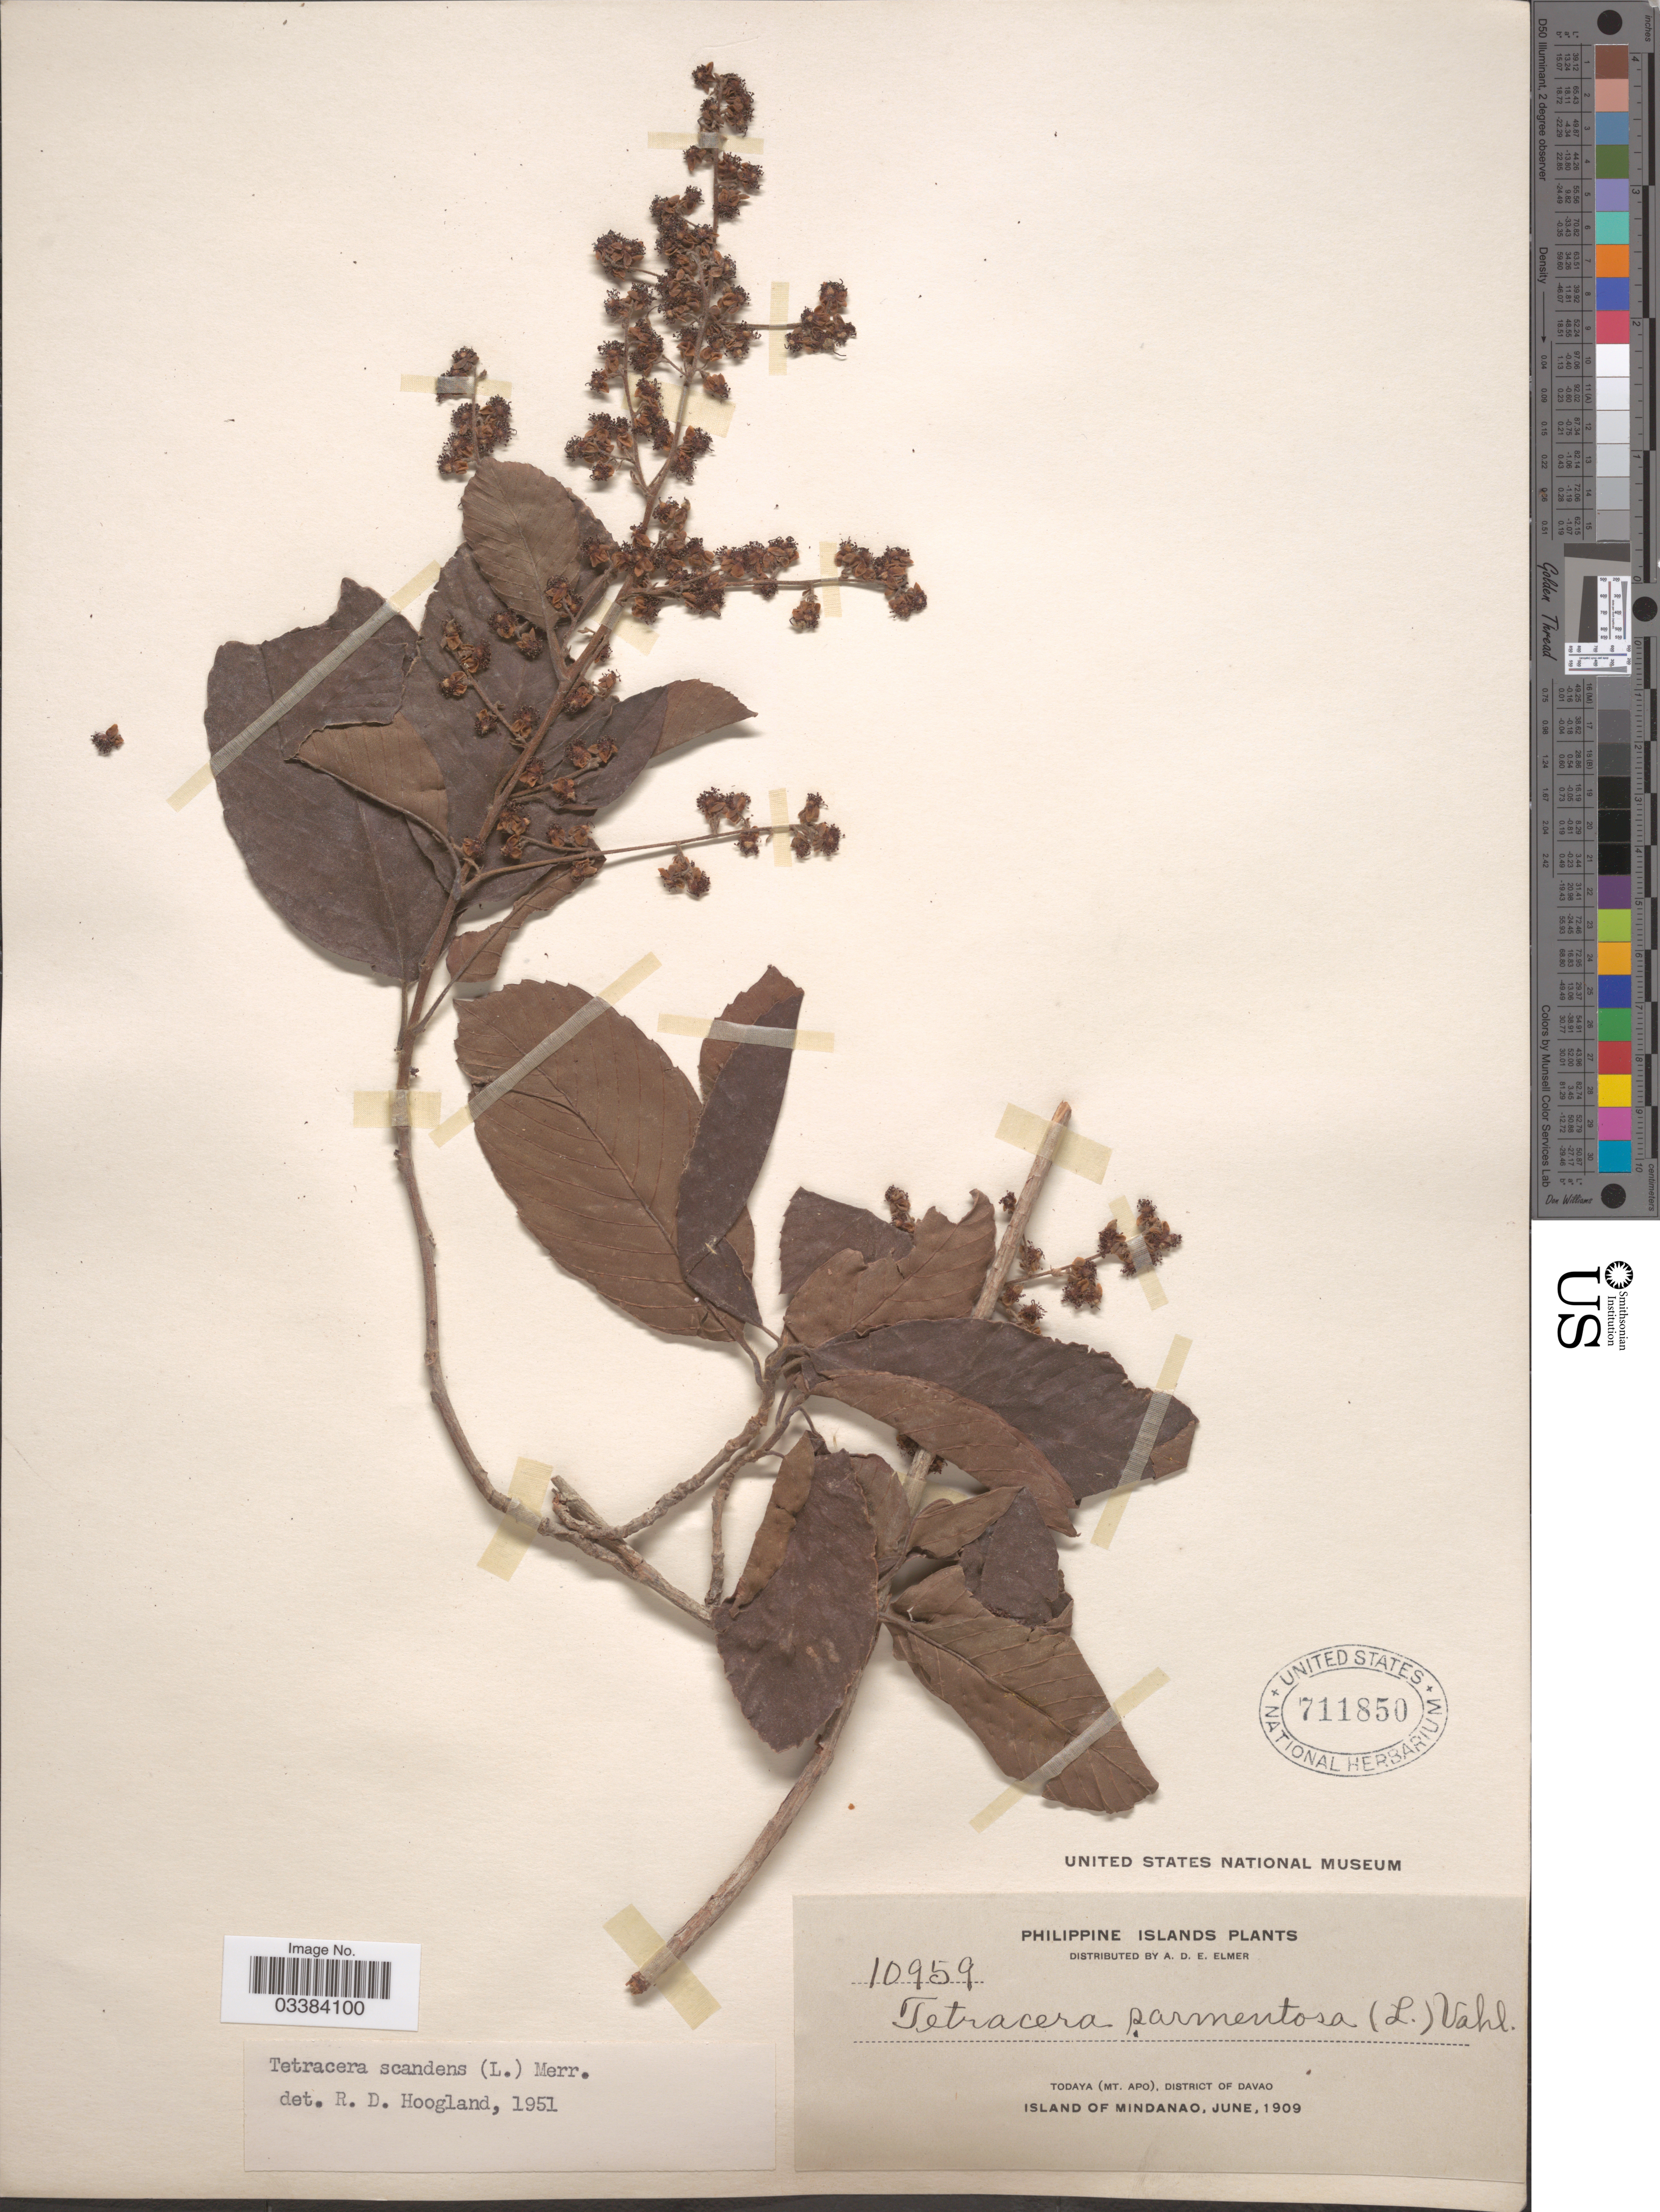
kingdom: Plantae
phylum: Tracheophyta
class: Magnoliopsida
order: Dilleniales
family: Dilleniaceae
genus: Tetracera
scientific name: Tetracera scandens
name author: (L.) Merr.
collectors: A. D. E. Elmer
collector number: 10959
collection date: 1909-06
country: Philippines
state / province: Davao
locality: Philippine Islands. Todaya (Mt. Apo), District of Davao. Island of Mindanao.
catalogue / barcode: US 711850